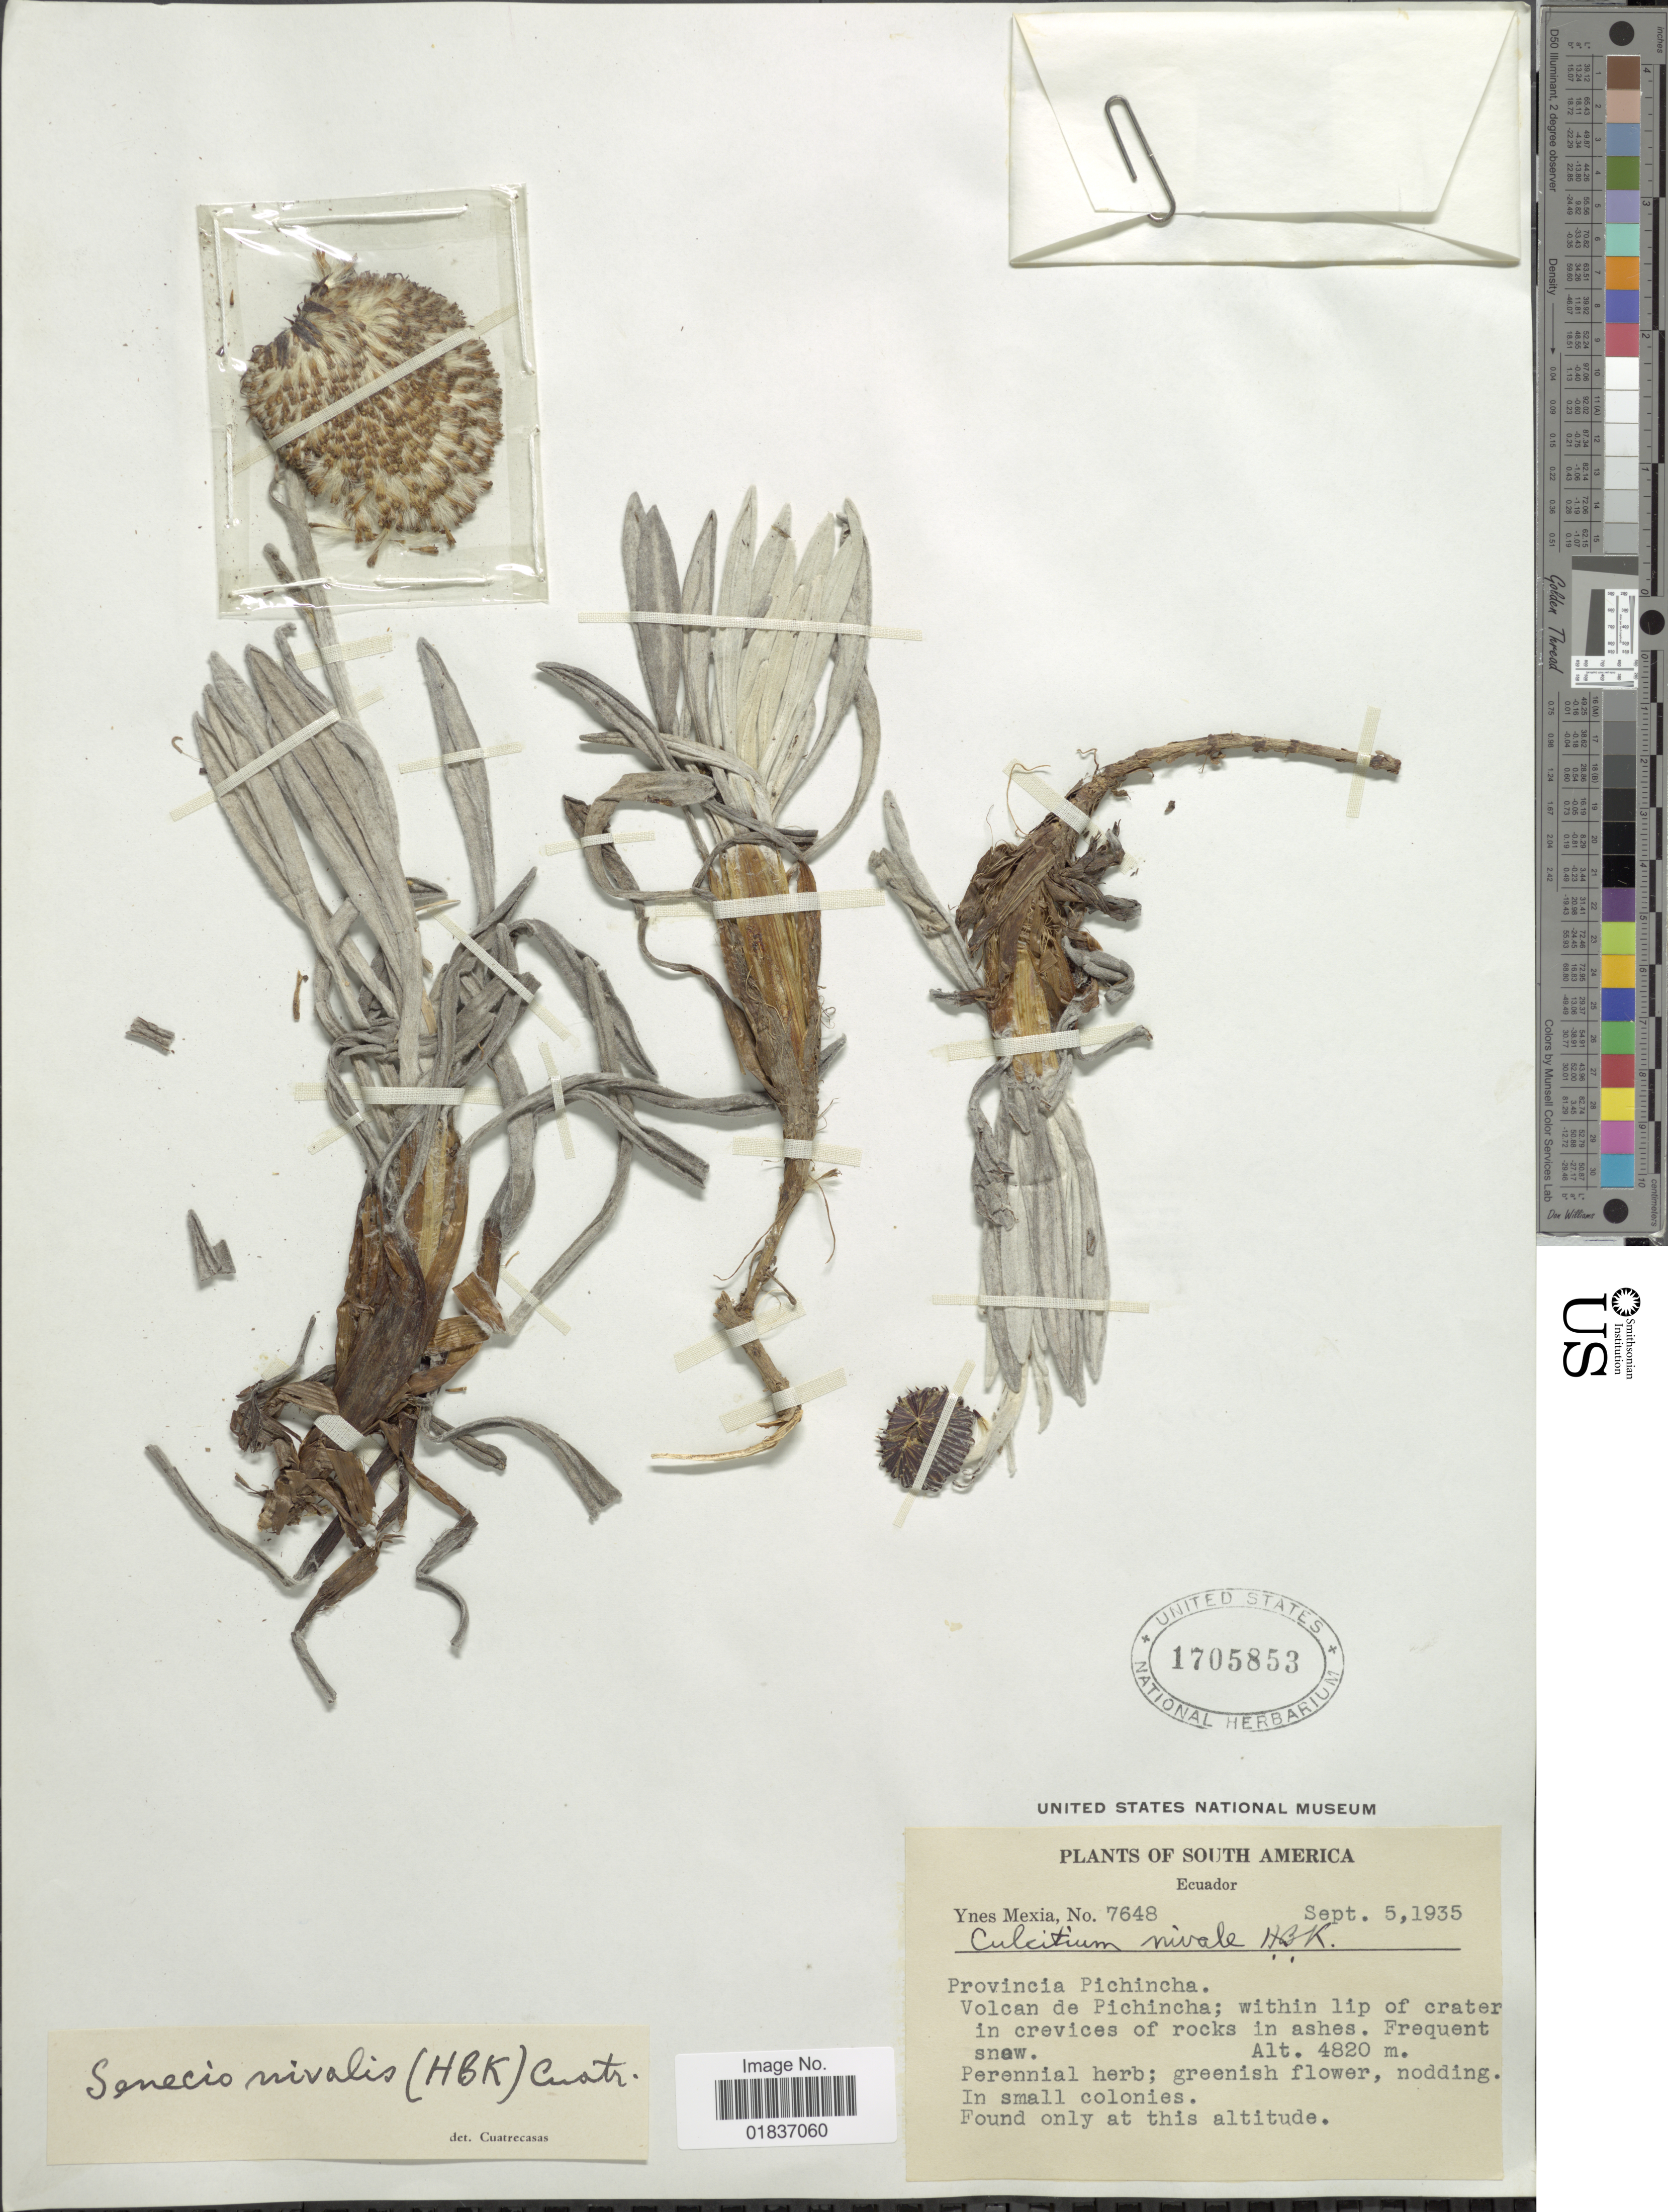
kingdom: Plantae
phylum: Tracheophyta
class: Magnoliopsida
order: Asterales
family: Asteraceae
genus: Senecio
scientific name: Senecio nivalis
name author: (Kunth) Cuatrec.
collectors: Y. Mexia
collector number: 7648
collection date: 1935-09-05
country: Ecuador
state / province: Pichincha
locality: Province Pichincha. Volcan de Pichincha; within lip of crater in crevices of rock in ashes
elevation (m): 4820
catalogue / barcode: US 1705853